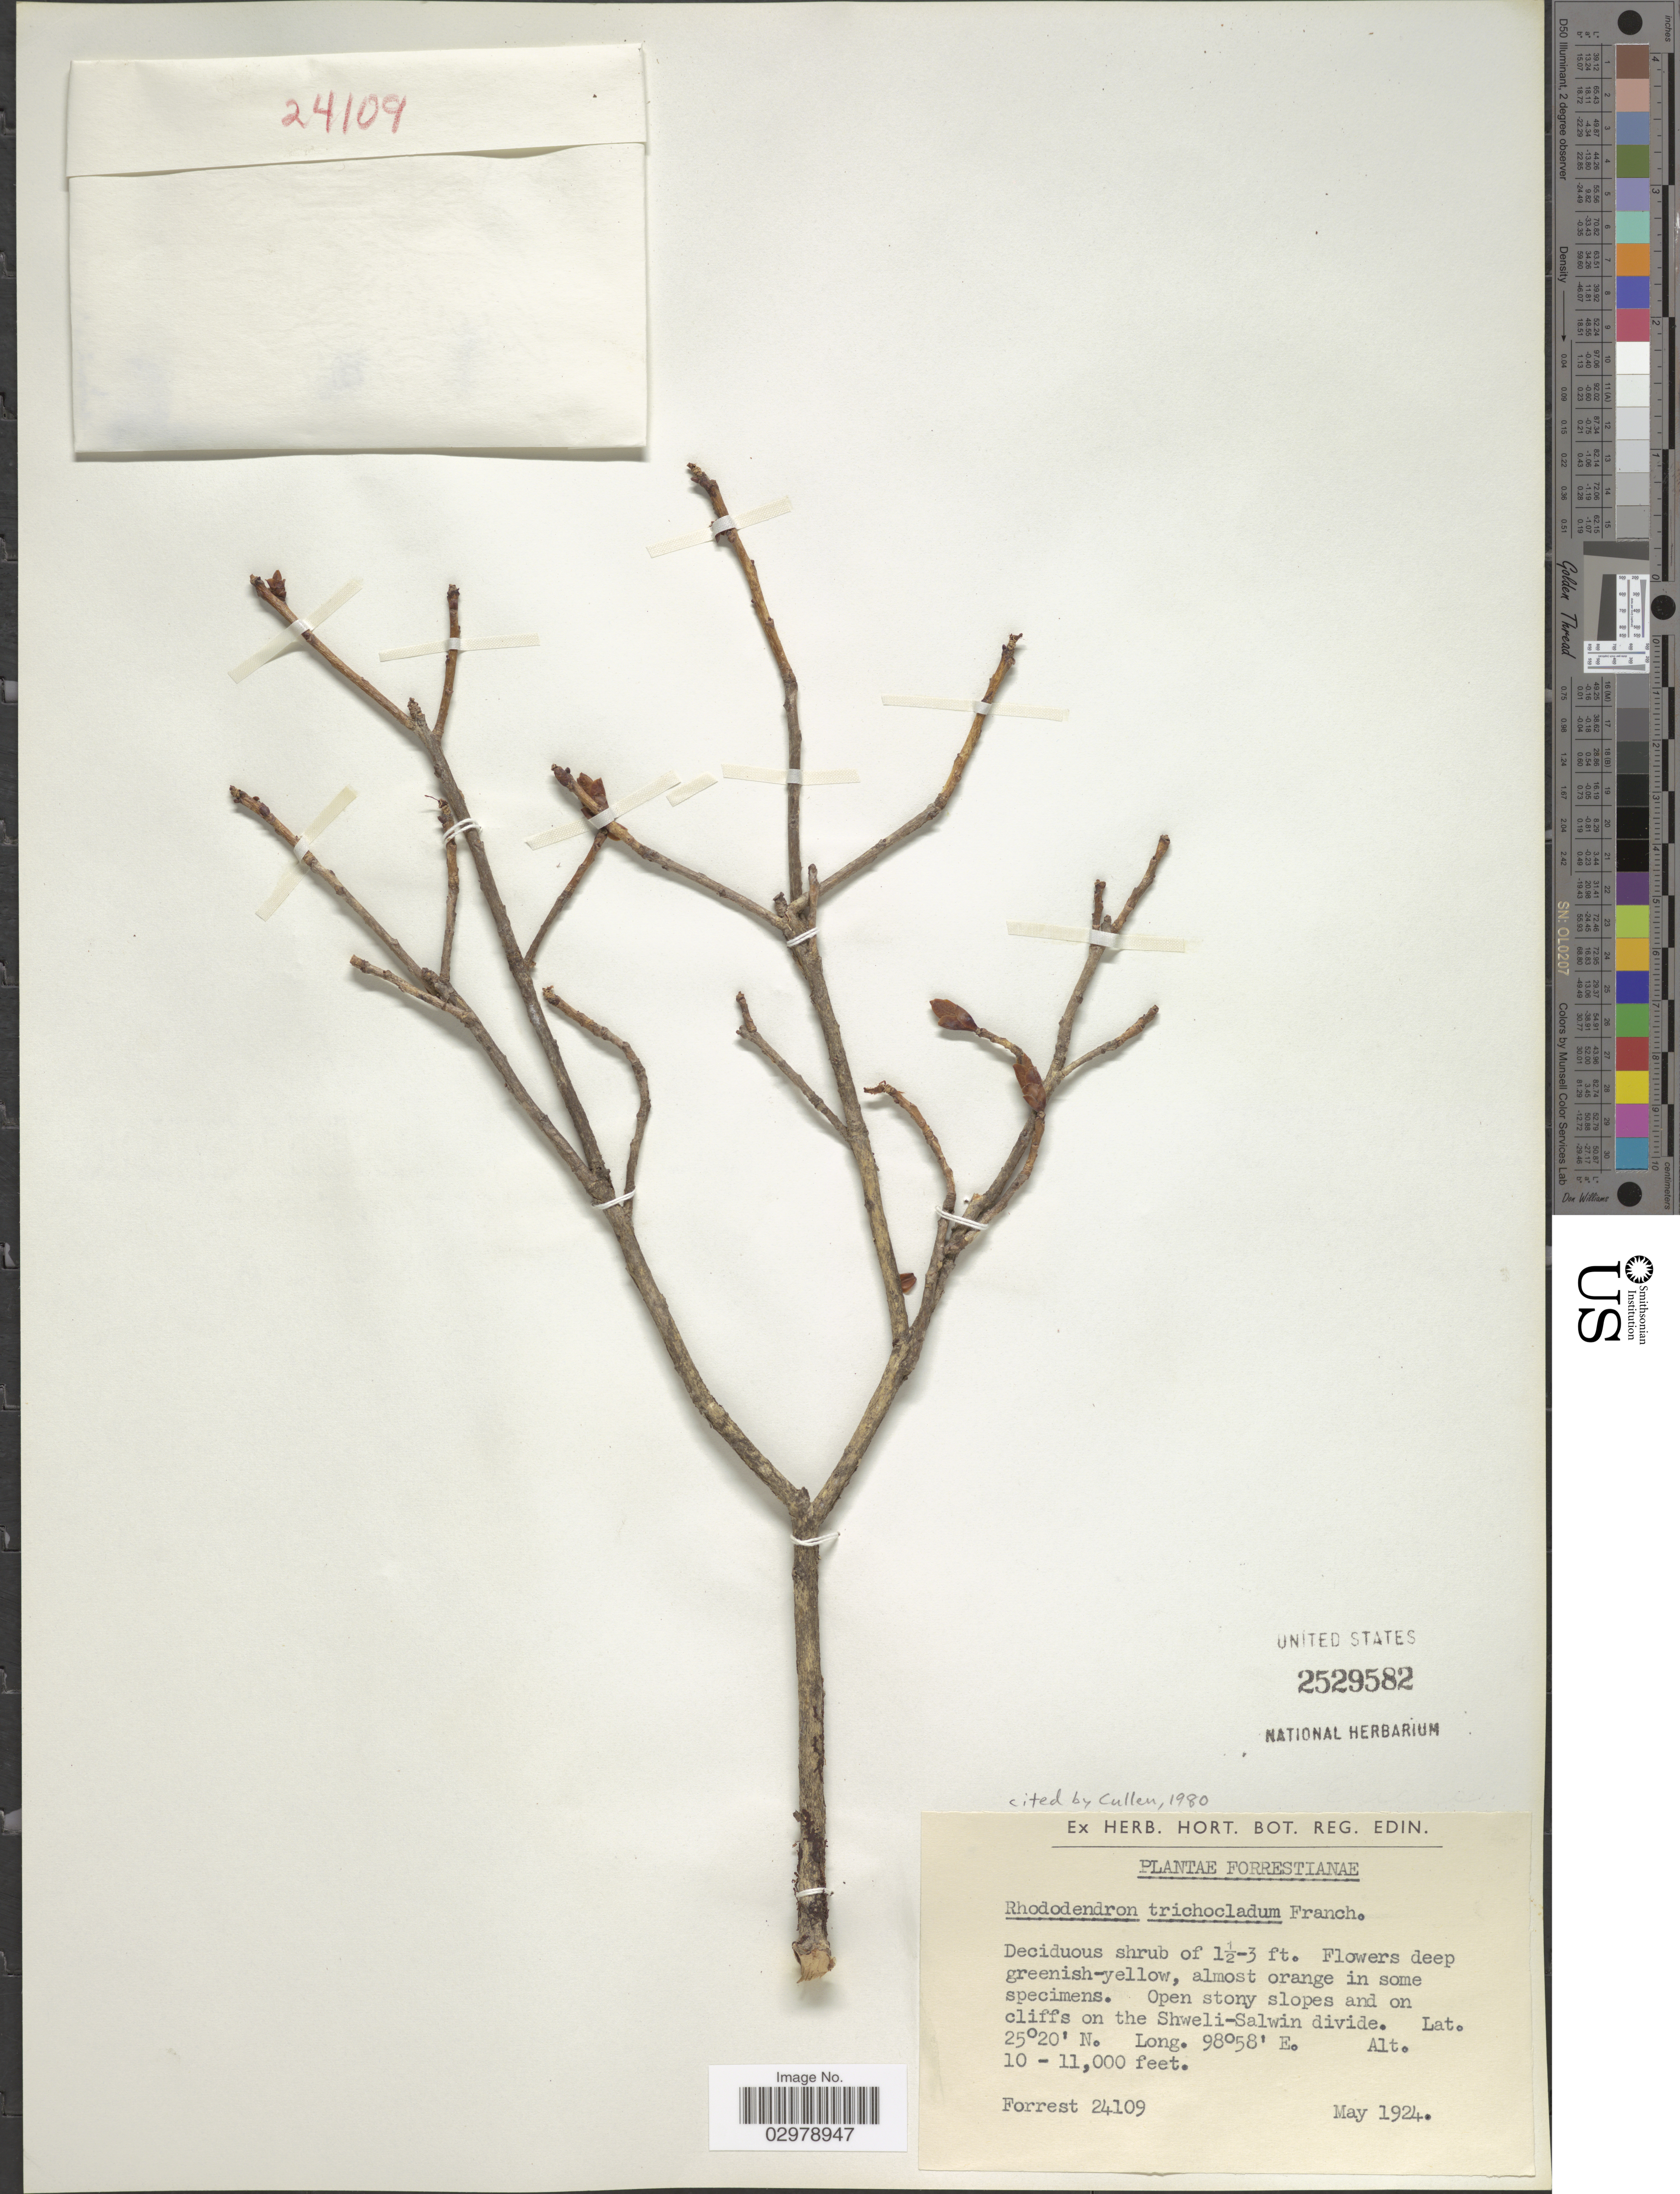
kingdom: Plantae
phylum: Tracheophyta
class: Magnoliopsida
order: Ericales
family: Ericaceae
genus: Rhododendron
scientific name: Rhododendron trichocladum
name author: Franch.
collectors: -. Forrest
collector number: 24109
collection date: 1924-05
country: China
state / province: Yunnan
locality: Open stony slopes and on the Shweli-Salwin divide.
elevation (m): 3048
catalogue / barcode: US 2529582